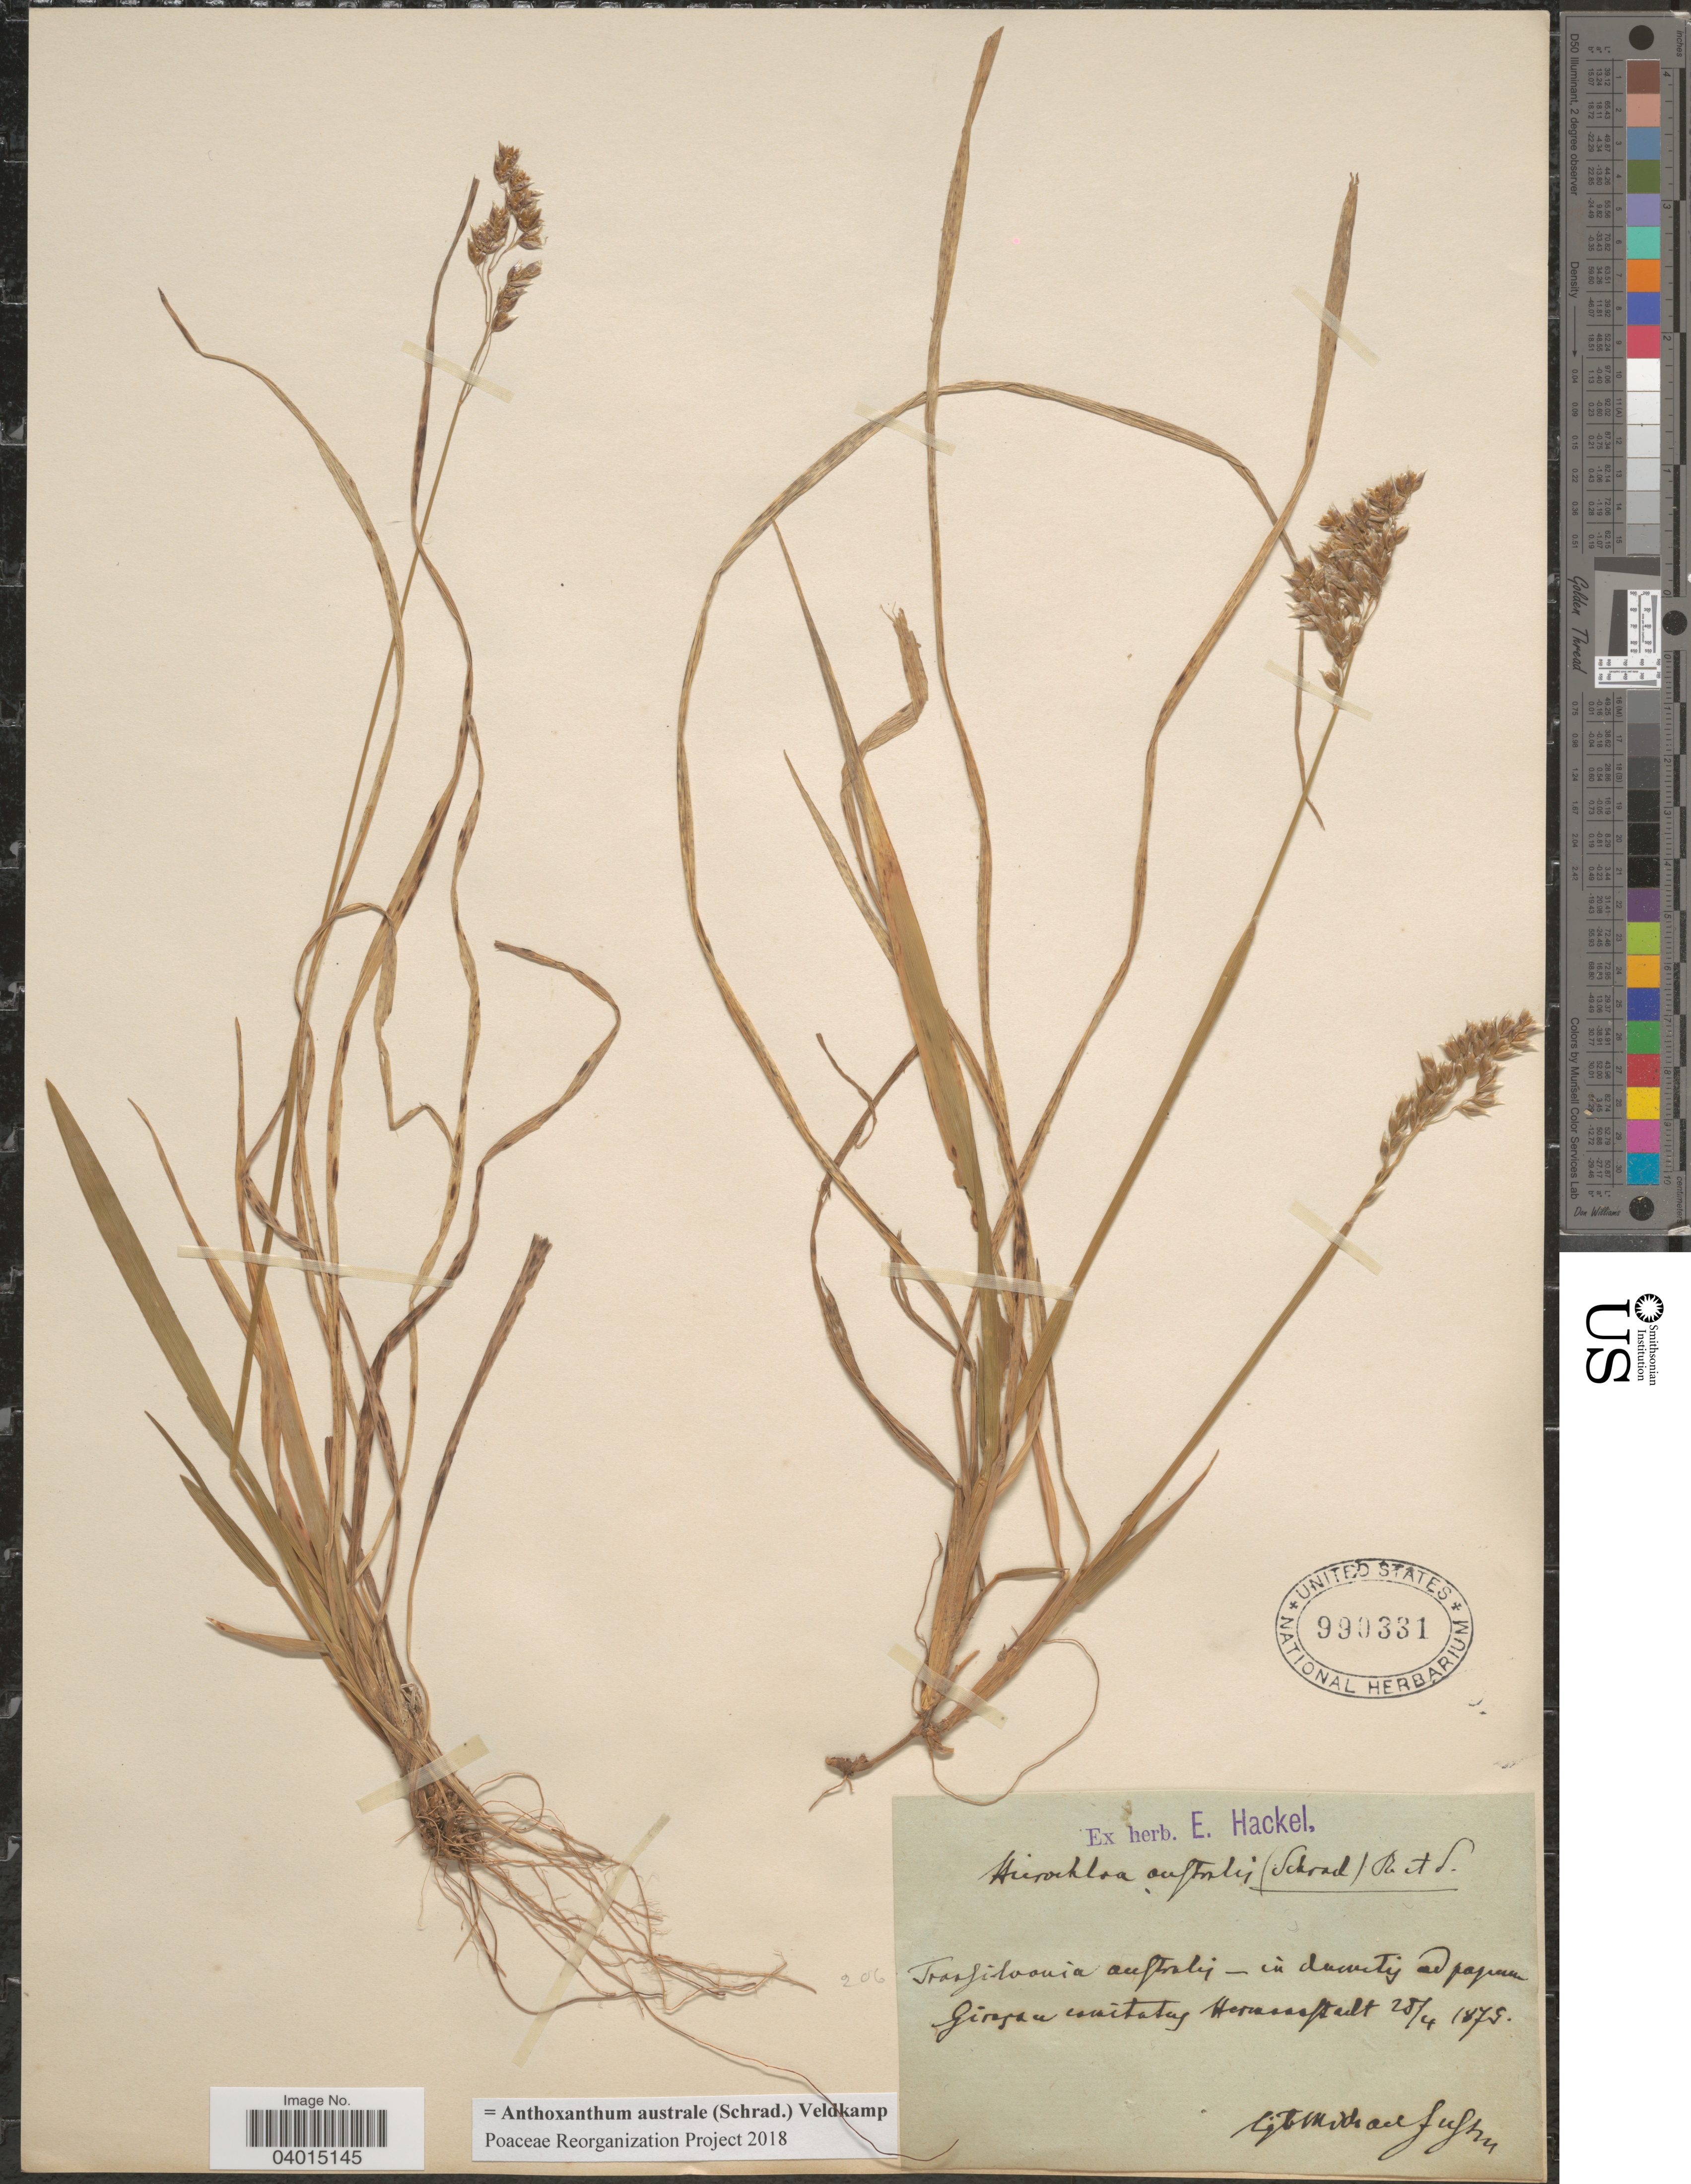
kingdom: Plantae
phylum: Tracheophyta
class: Liliopsida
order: Poales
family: Poaceae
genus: Anthoxanthum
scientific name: Anthoxanthum australe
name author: (Schrad.) Veldkamp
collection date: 1875-04-28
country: Romania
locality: Convitataaj Heramfstackt. [interpreted]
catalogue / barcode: US 990331